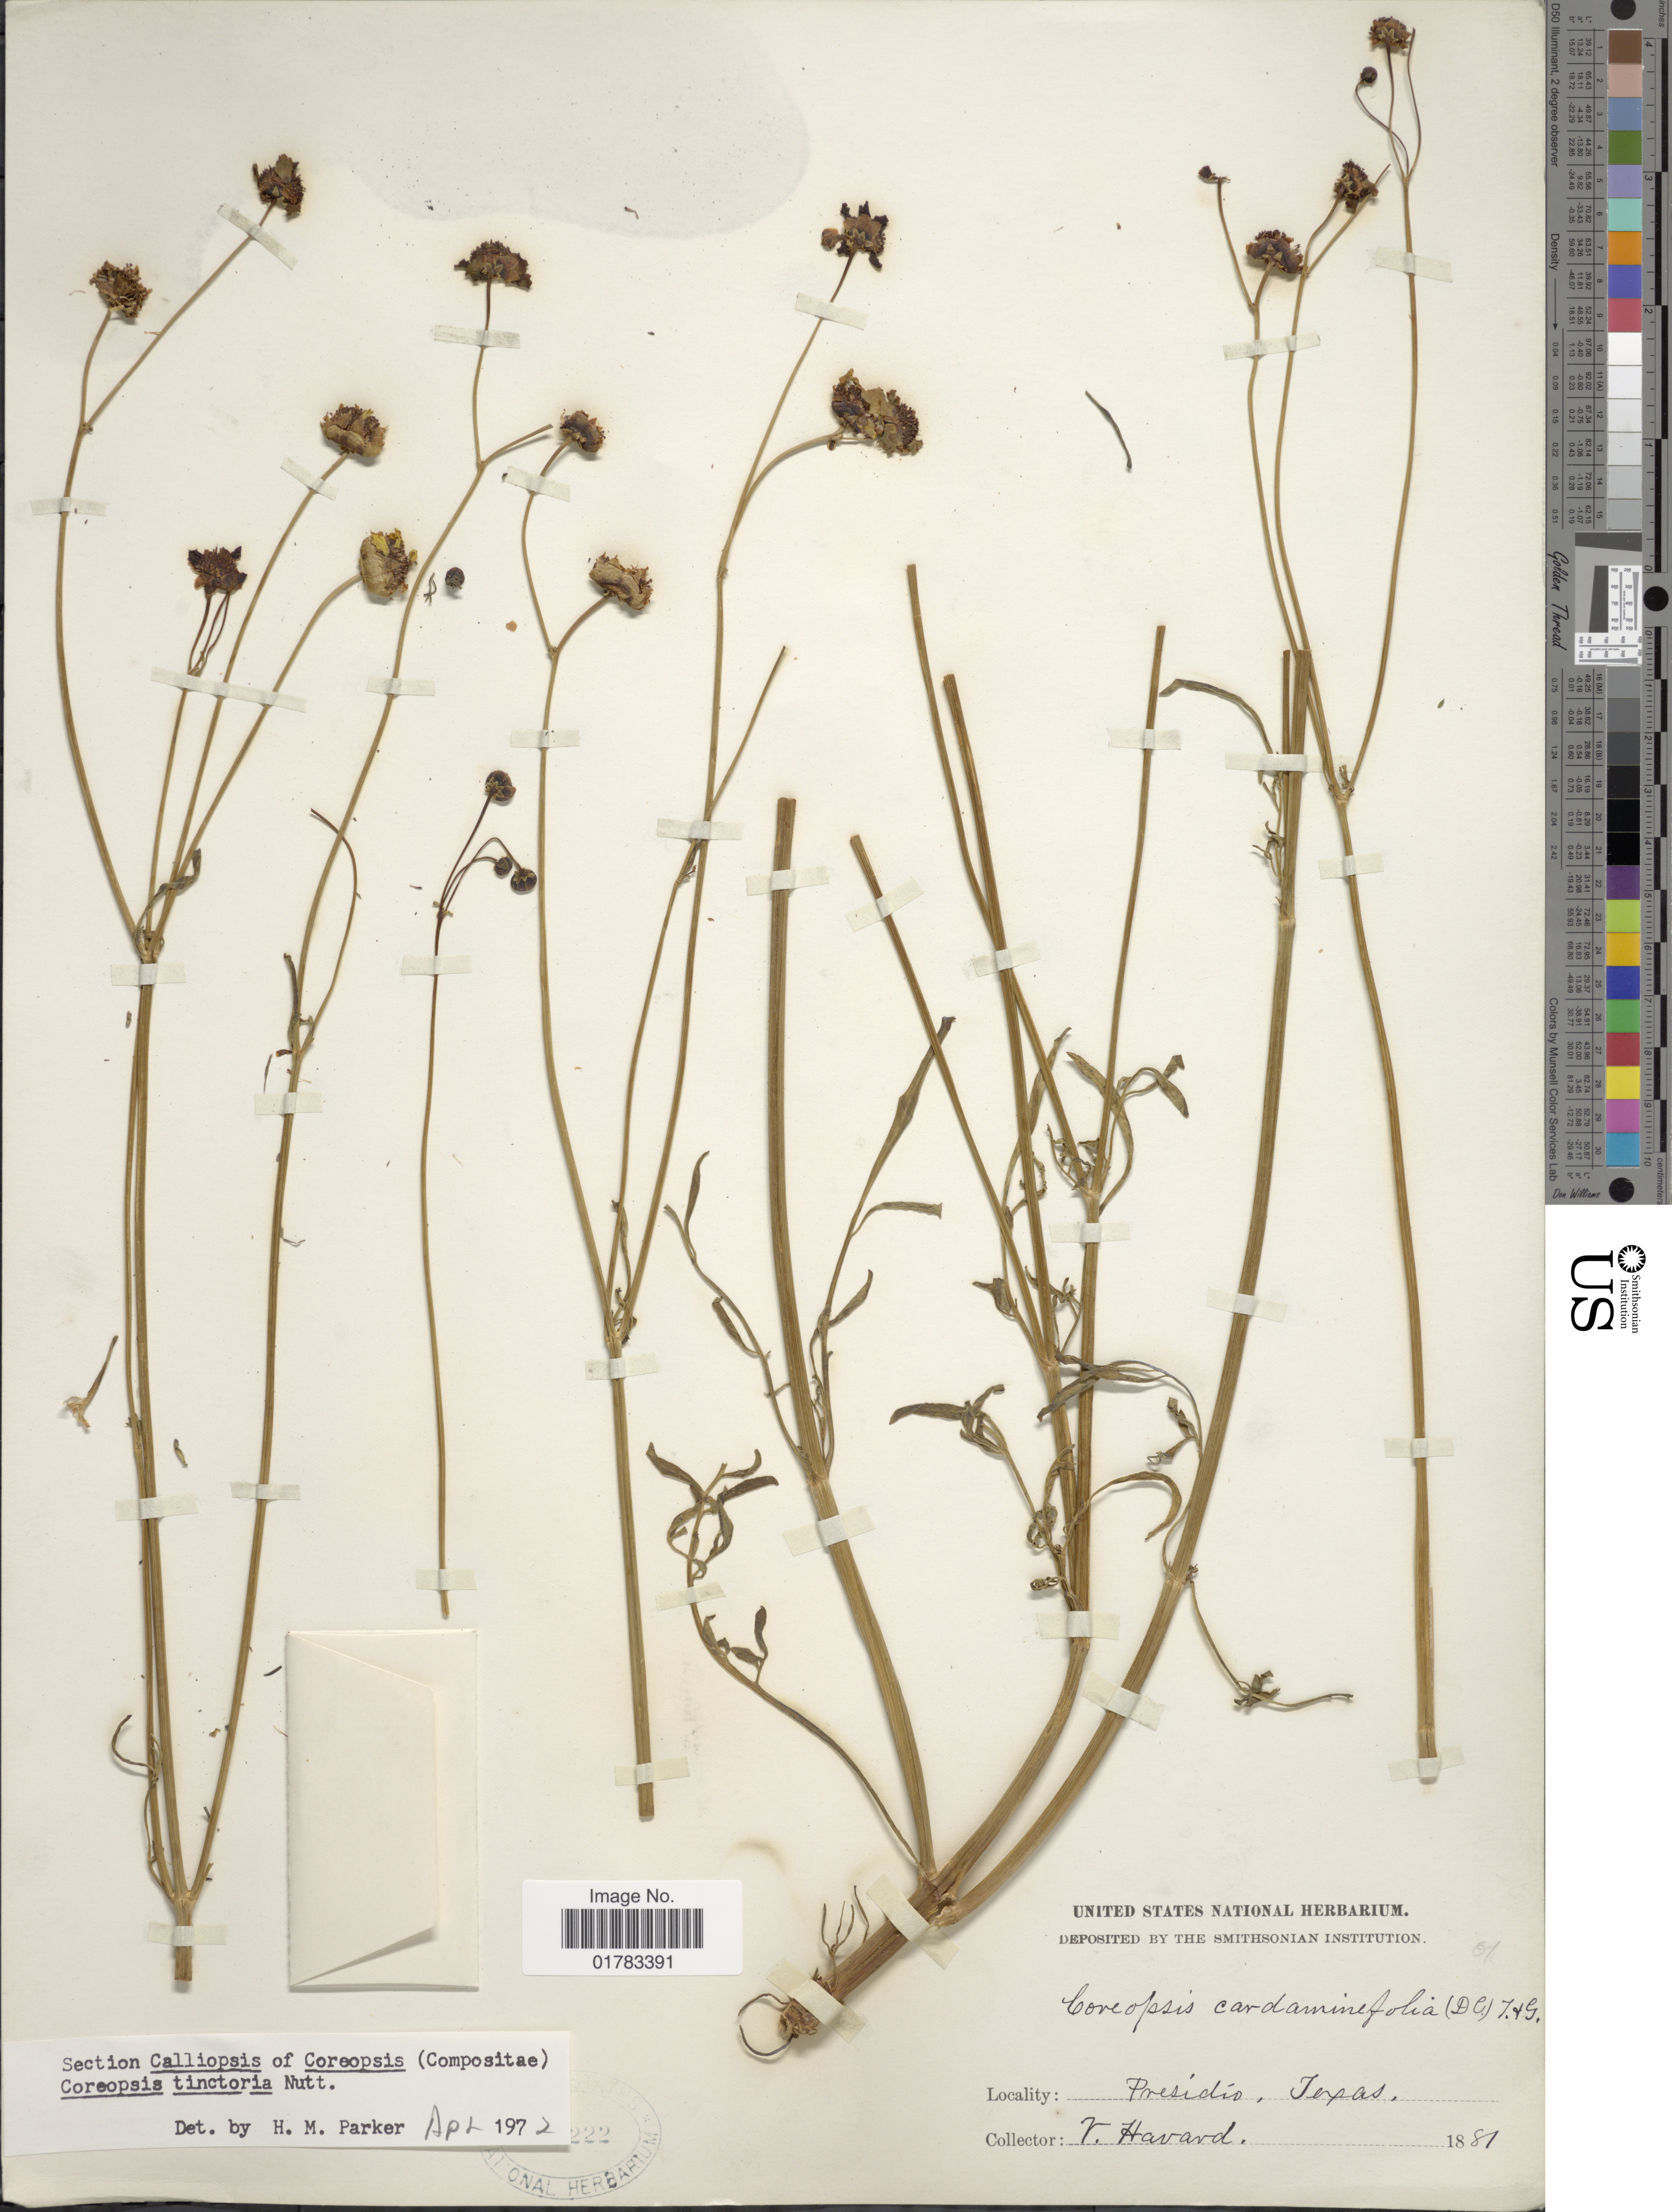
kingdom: Plantae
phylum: Tracheophyta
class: Magnoliopsida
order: Asterales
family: Asteraceae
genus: Coreopsis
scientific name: Coreopsis tinctoria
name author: Nutt.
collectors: V. Havard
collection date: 1881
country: United States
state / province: Texas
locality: Presidío